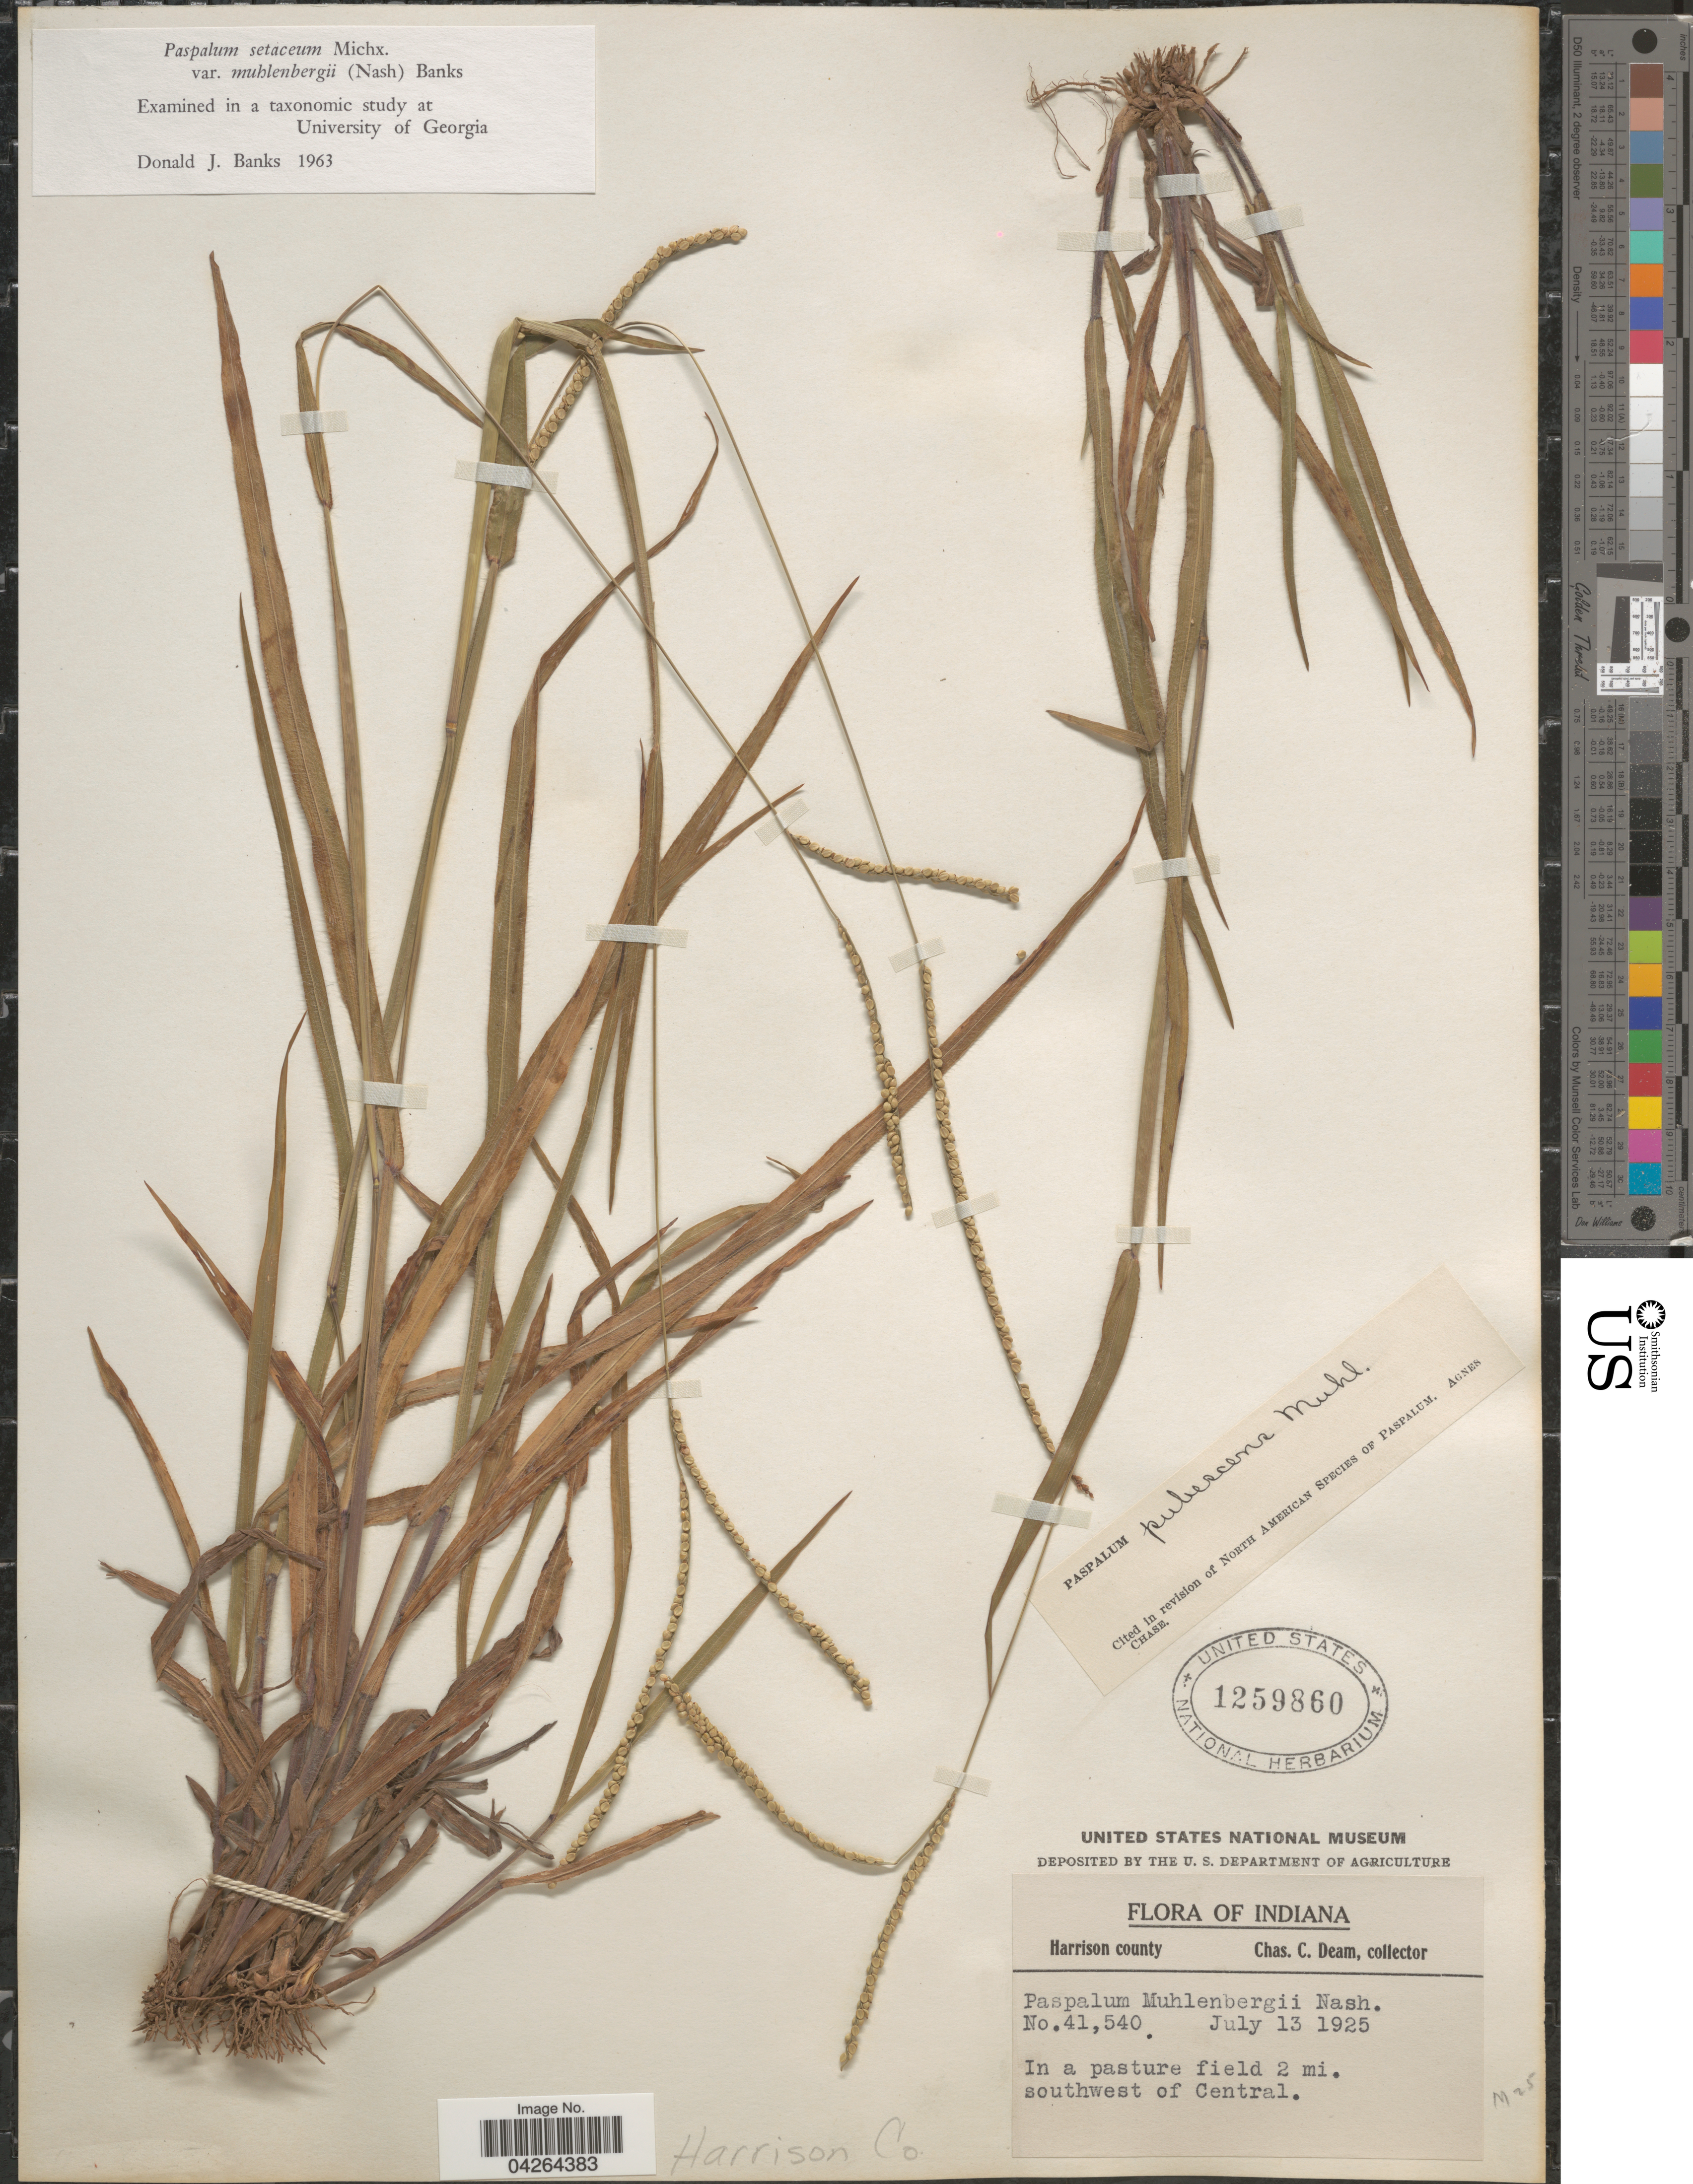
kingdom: Plantae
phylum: Tracheophyta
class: Liliopsida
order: Poales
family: Poaceae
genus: Paspalum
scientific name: Paspalum setaceum var. muhlenbergii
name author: (Nash) D.J. Banks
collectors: C. C. Deam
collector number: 41540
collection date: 1925-07-13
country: United States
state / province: Indiana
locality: Harrison county. In a pasture field 2 mi. southwest of Central.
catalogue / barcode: US 1259860